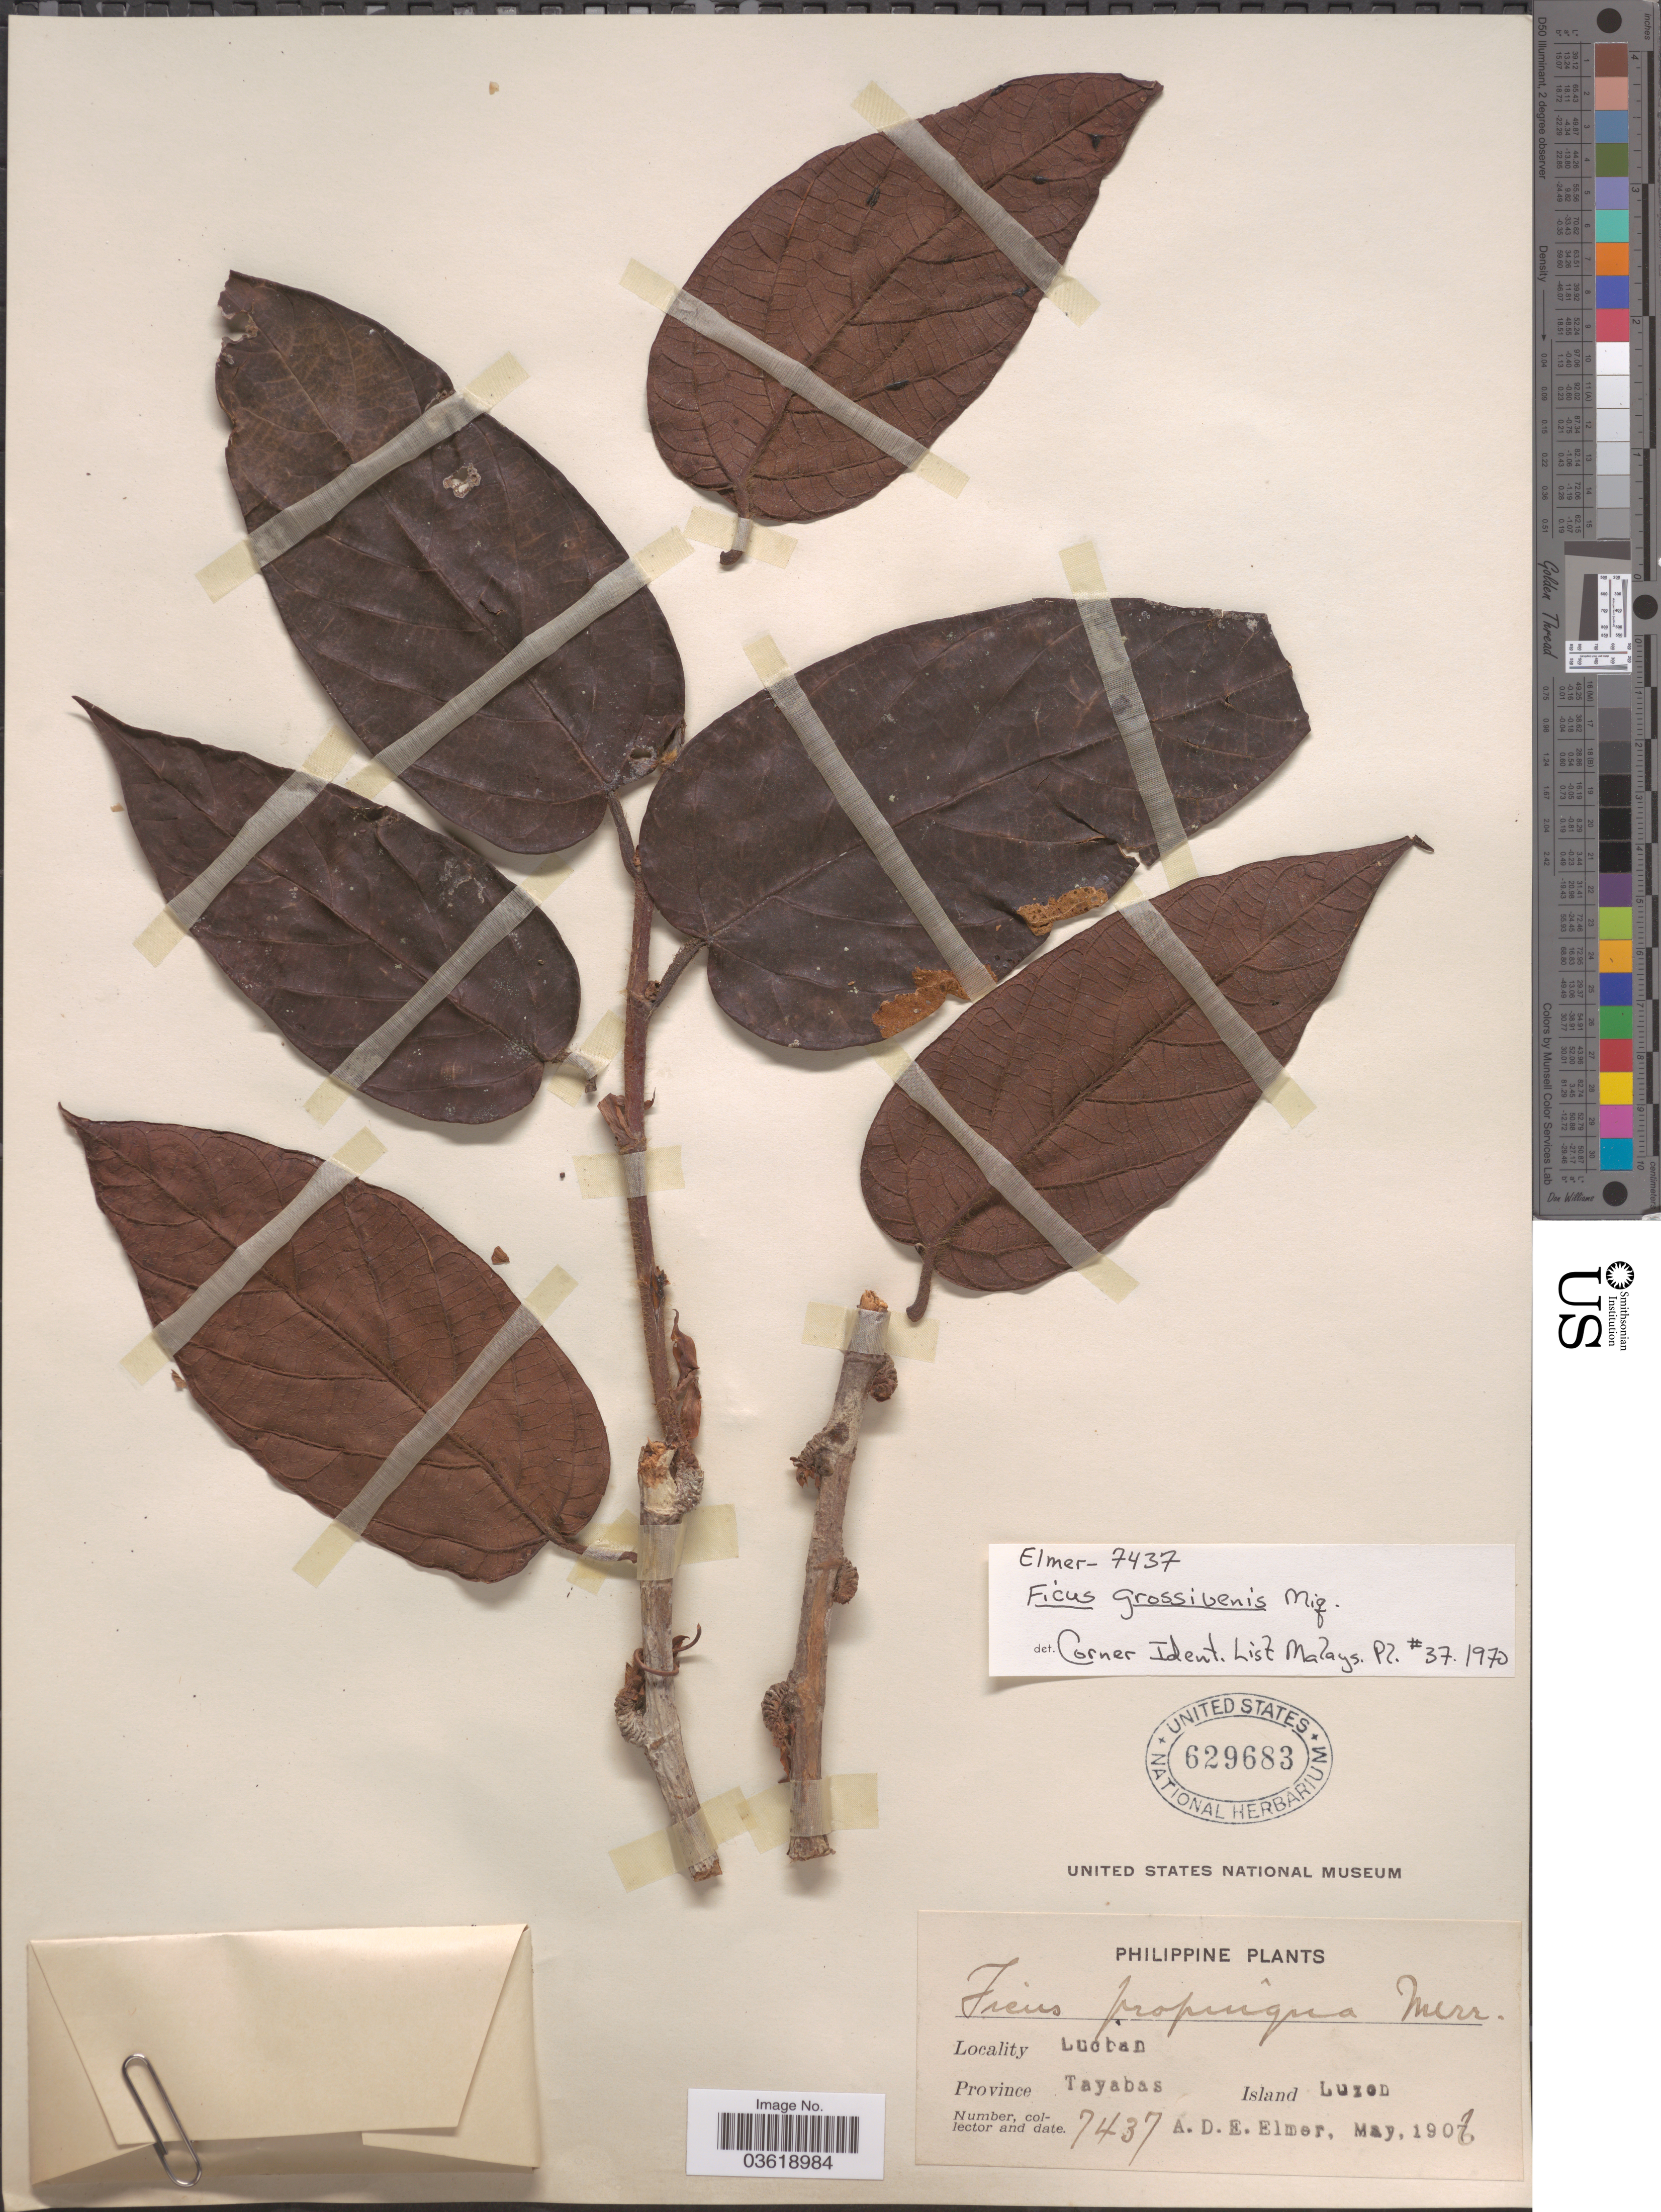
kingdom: Plantae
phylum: Tracheophyta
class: Magnoliopsida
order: Rosales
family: Moraceae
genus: Ficus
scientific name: Ficus grossivenis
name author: Miq.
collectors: A. D. E. Elmer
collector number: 7437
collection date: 1906-05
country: Philippines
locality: Lucban. Province Tayabas. Island Luzon.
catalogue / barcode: US 629683